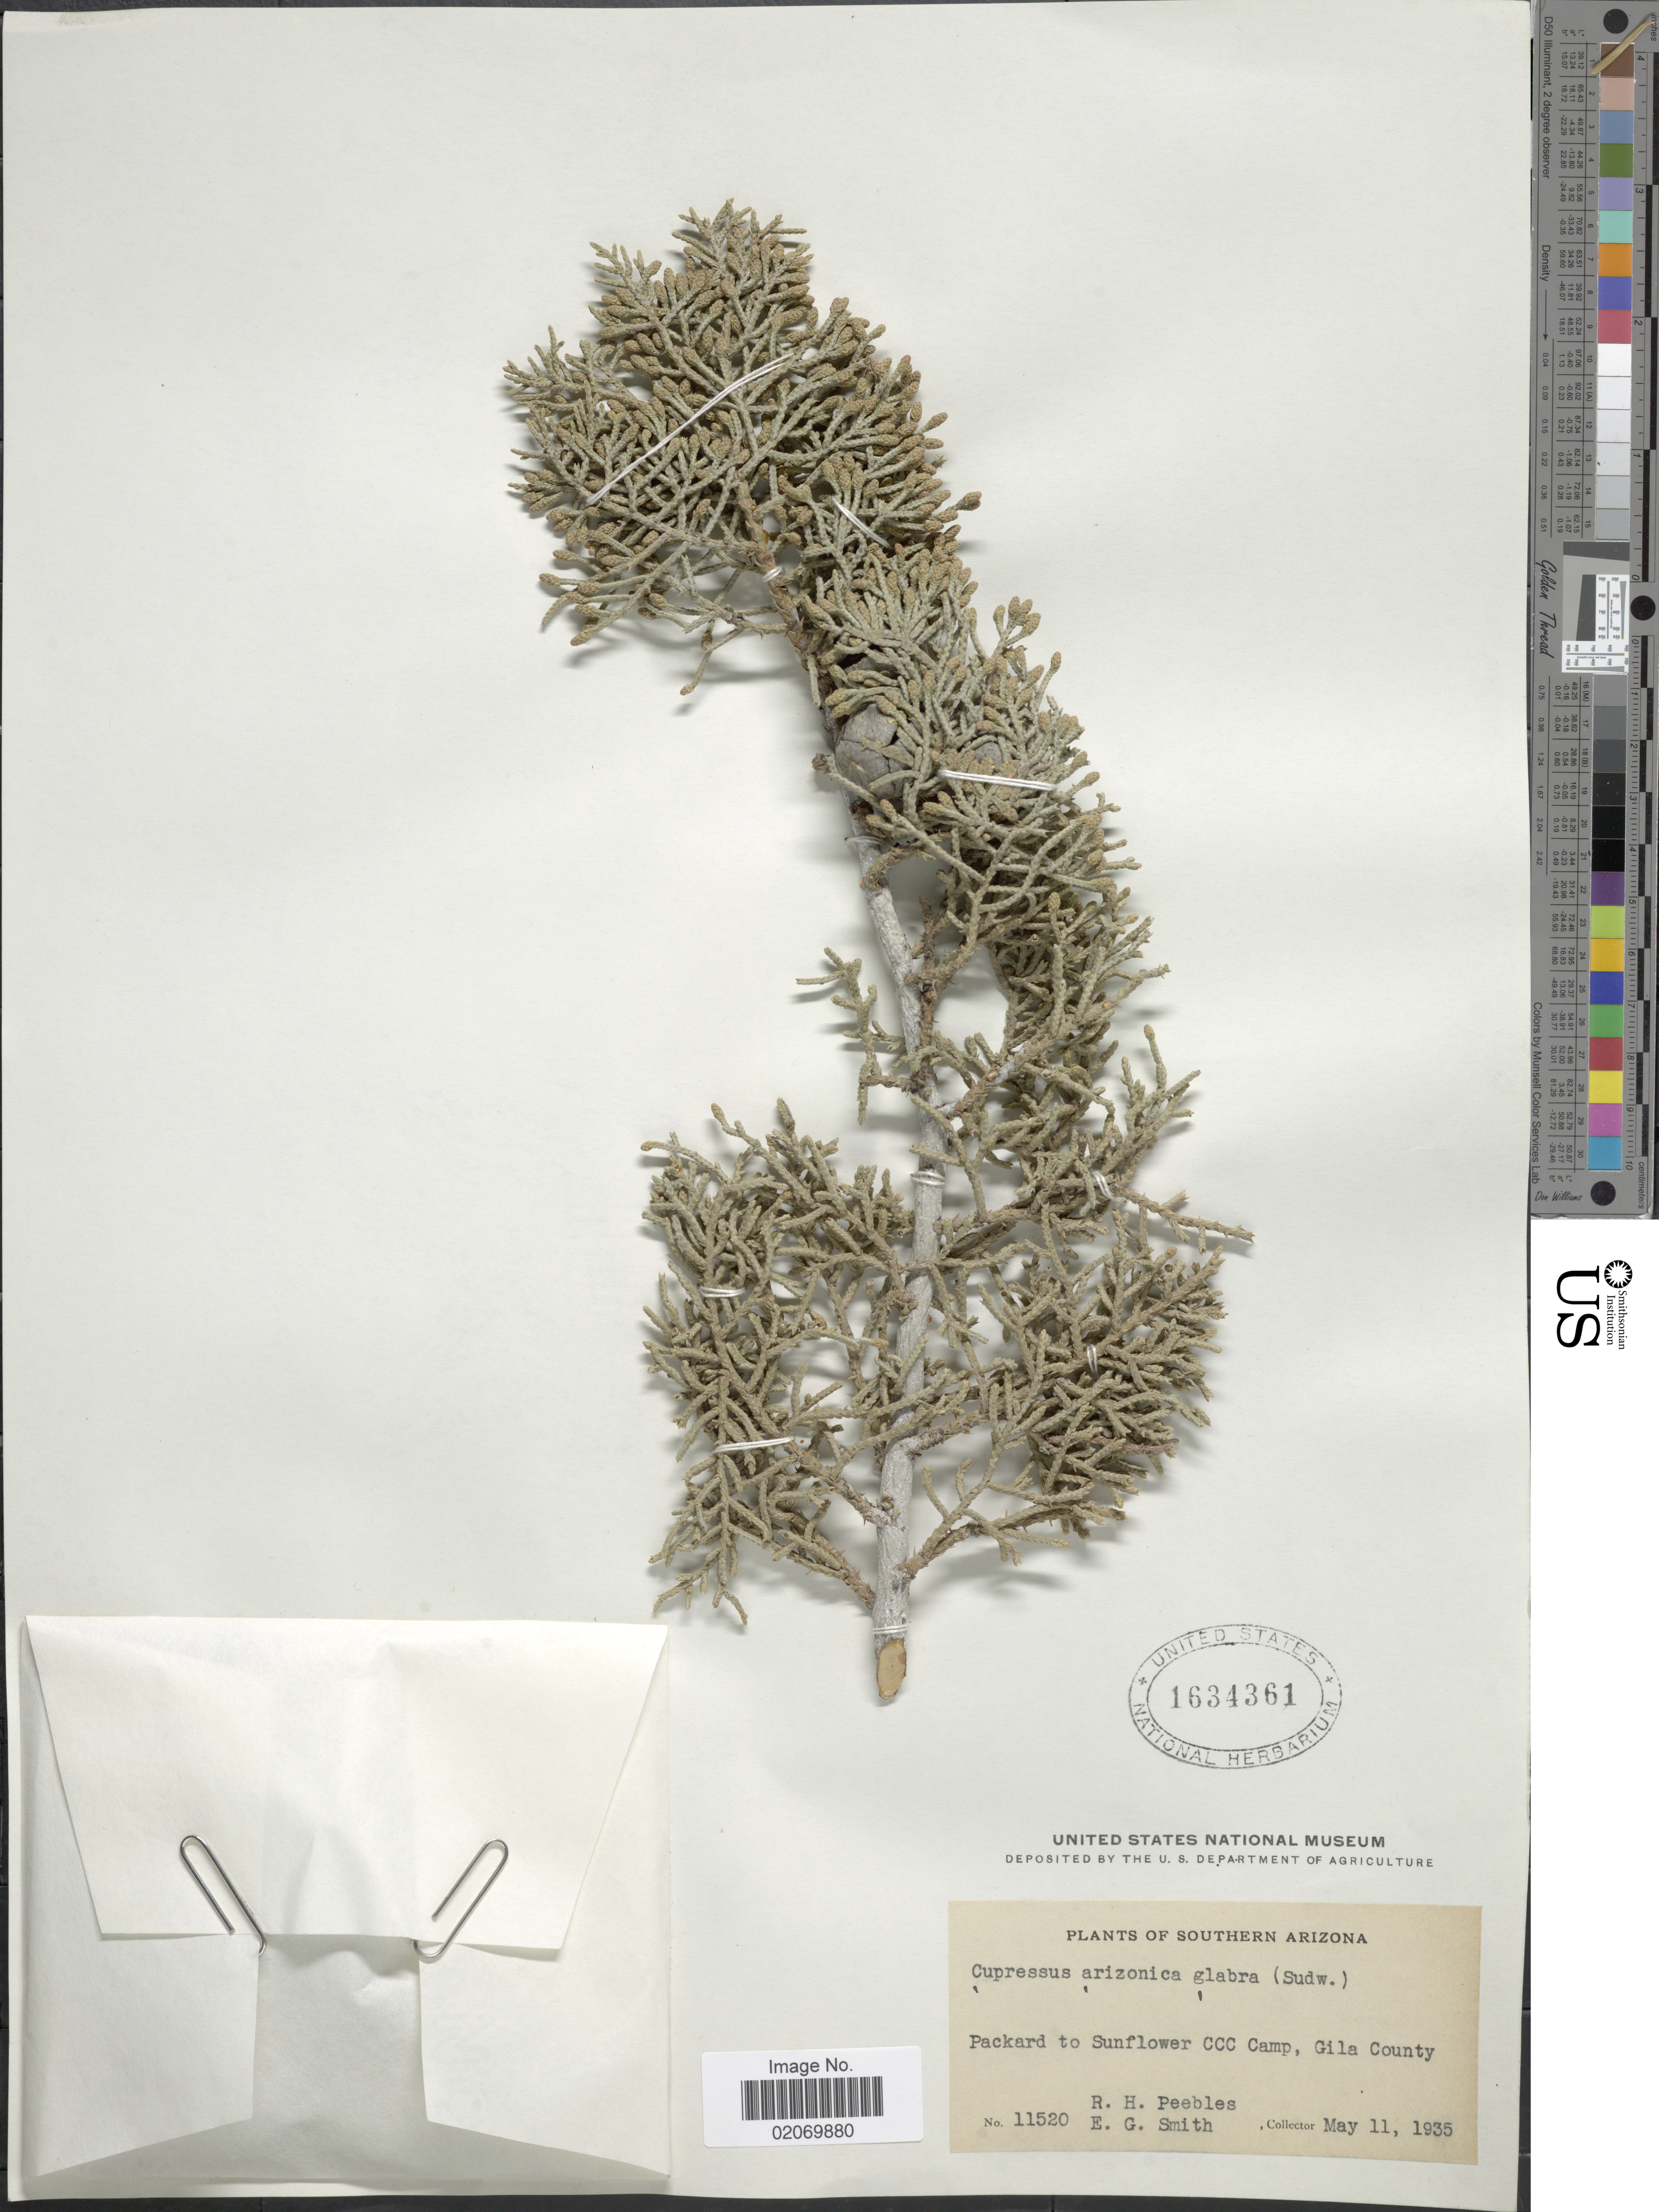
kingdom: Plantae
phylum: Tracheophyta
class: Pinopsida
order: Pinales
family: Cupressaceae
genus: Hesperocyparis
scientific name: Hesperocyparis glabra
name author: (Sudw.) Bartel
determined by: (US) Smithsonian Institution - National Museum of Natural History - Department of Botany (UNITED STATES)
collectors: R. H. Peebles & E. G. Smith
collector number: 11520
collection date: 1935-05-11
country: United States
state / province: Arizona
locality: Southern Arizona, Packard to Sunflower CCC Camp, Gila County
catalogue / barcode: US 1634361